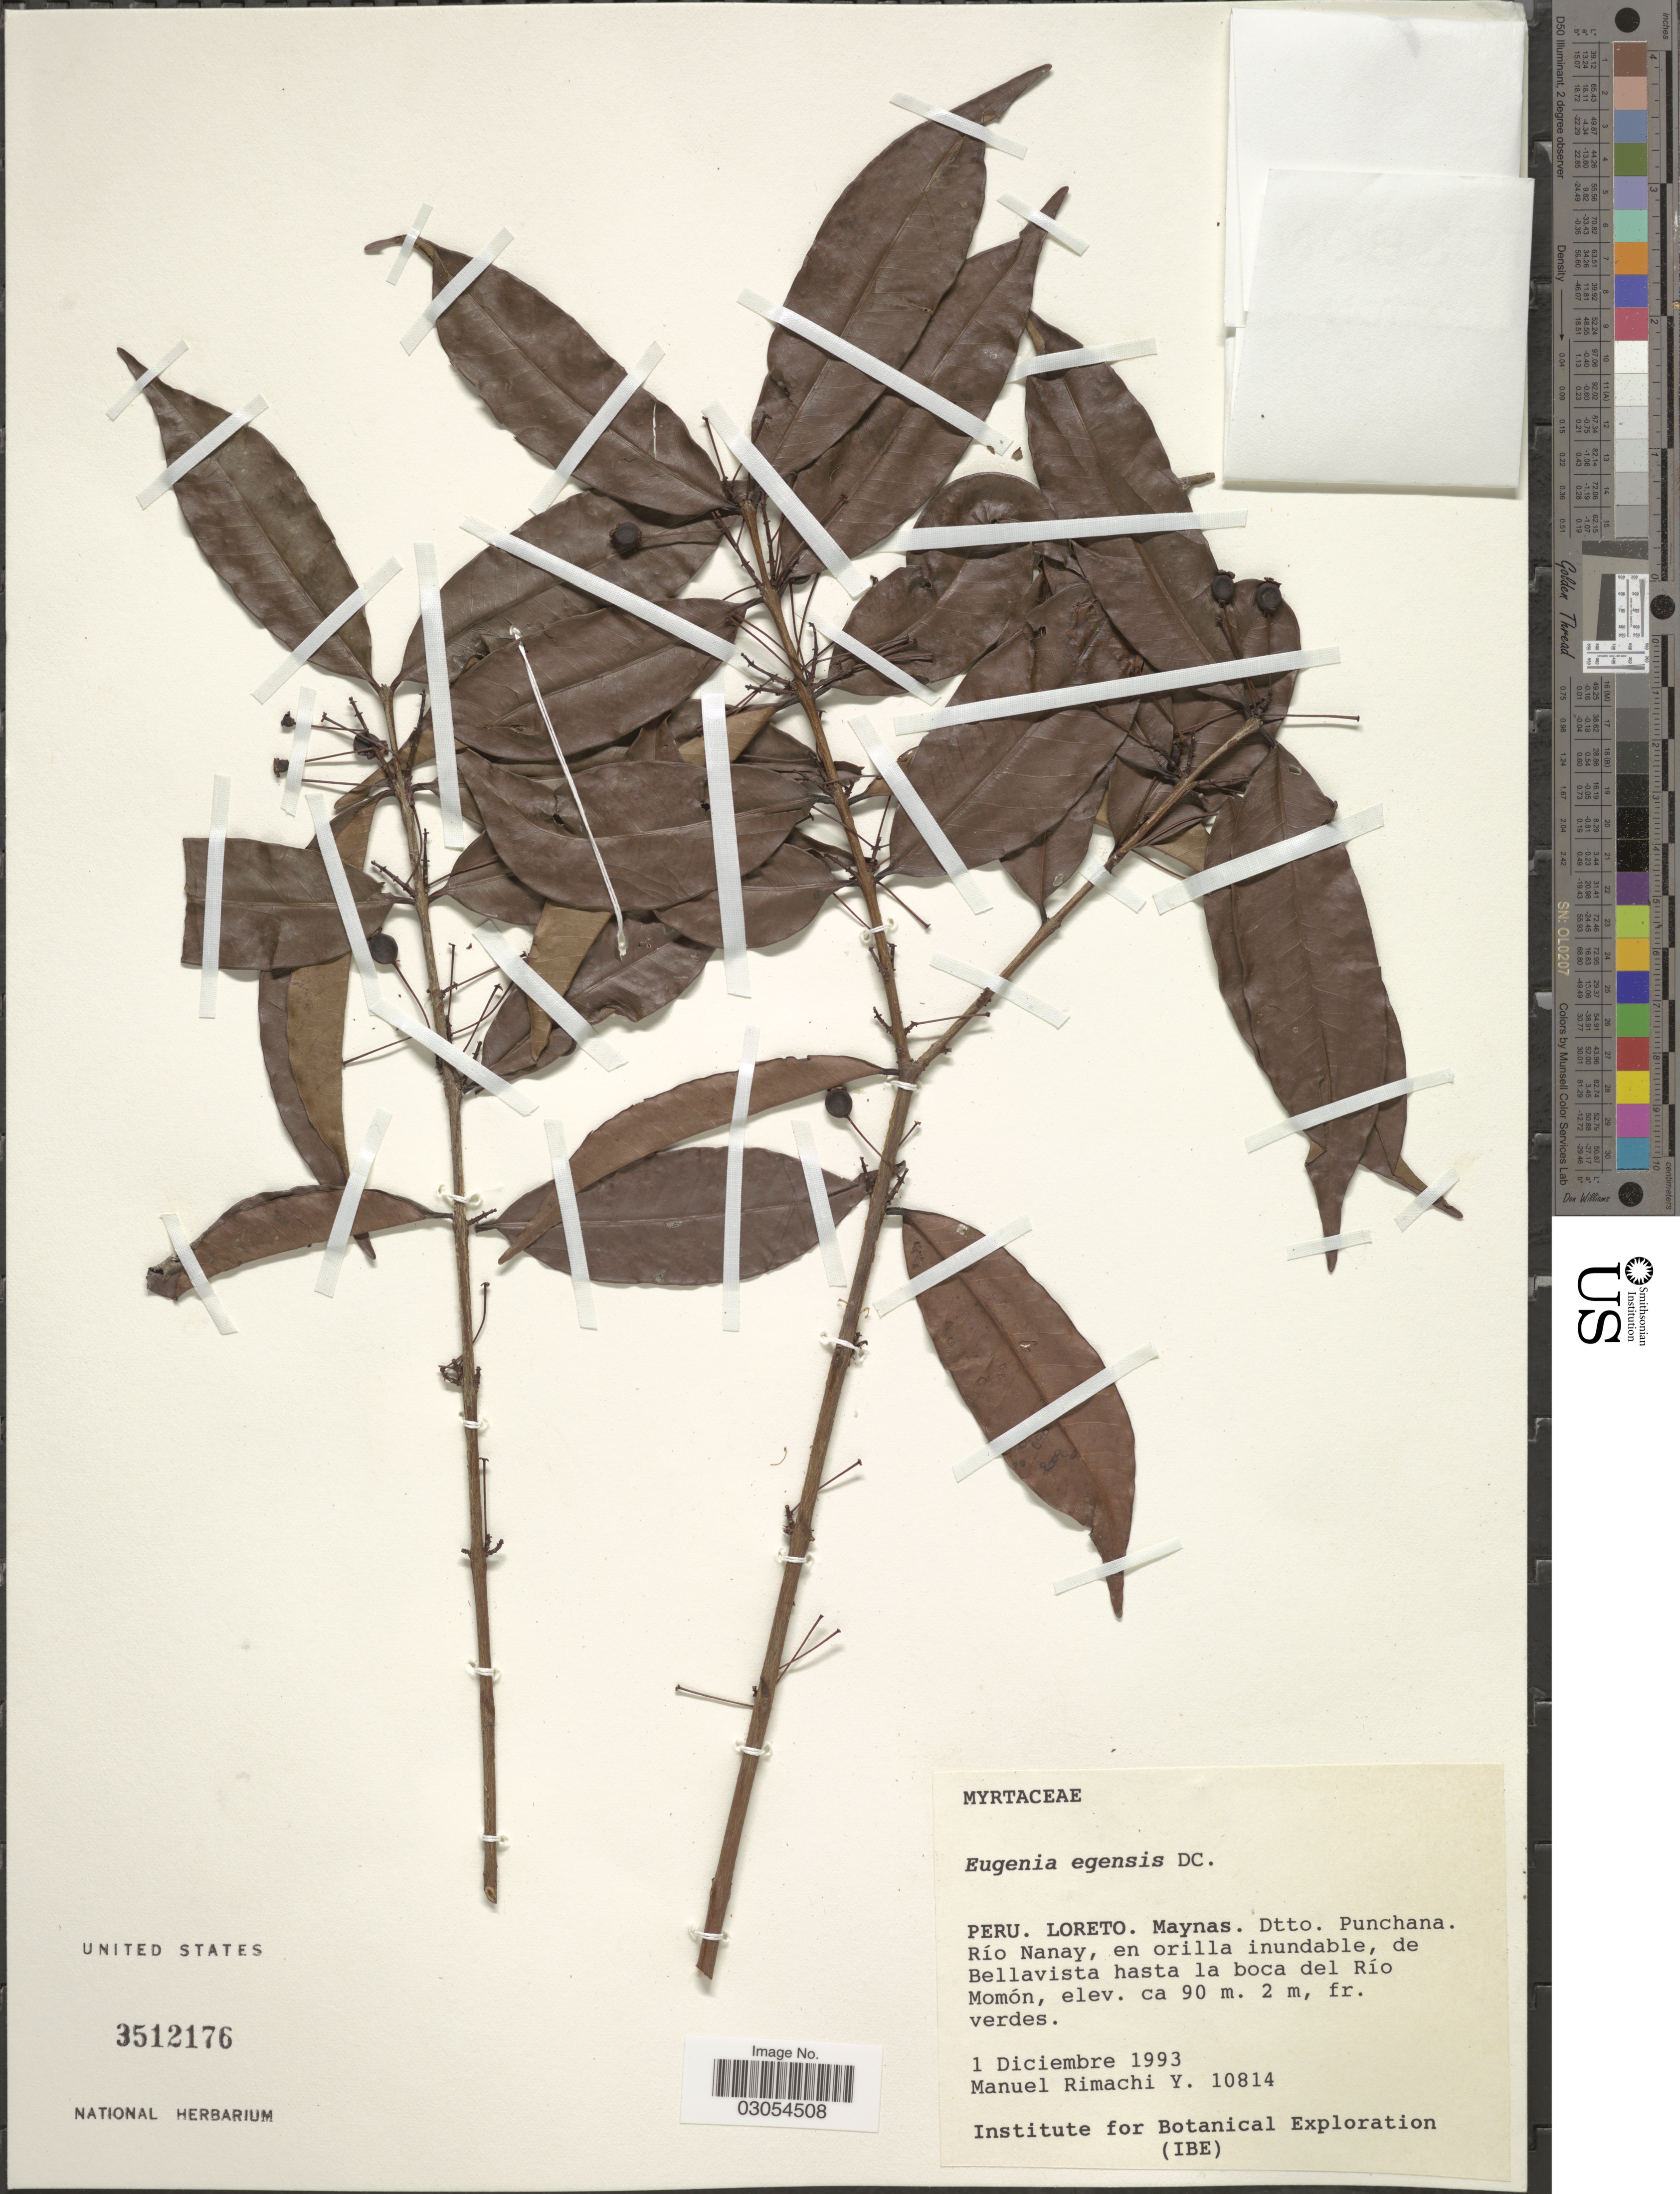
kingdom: Plantae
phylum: Tracheophyta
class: Magnoliopsida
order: Myrtales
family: Myrtaceae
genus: Eugenia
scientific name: Eugenia egensis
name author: DC.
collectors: M. Rimachi Y.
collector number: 10814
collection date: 1993-12-01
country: Peru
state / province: Loreto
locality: Maynas. Dtto. Punchana. Río Nanay, en orilla inundable, de Bellavista hasta la boca del Río Momón.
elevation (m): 90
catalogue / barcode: US 3512176